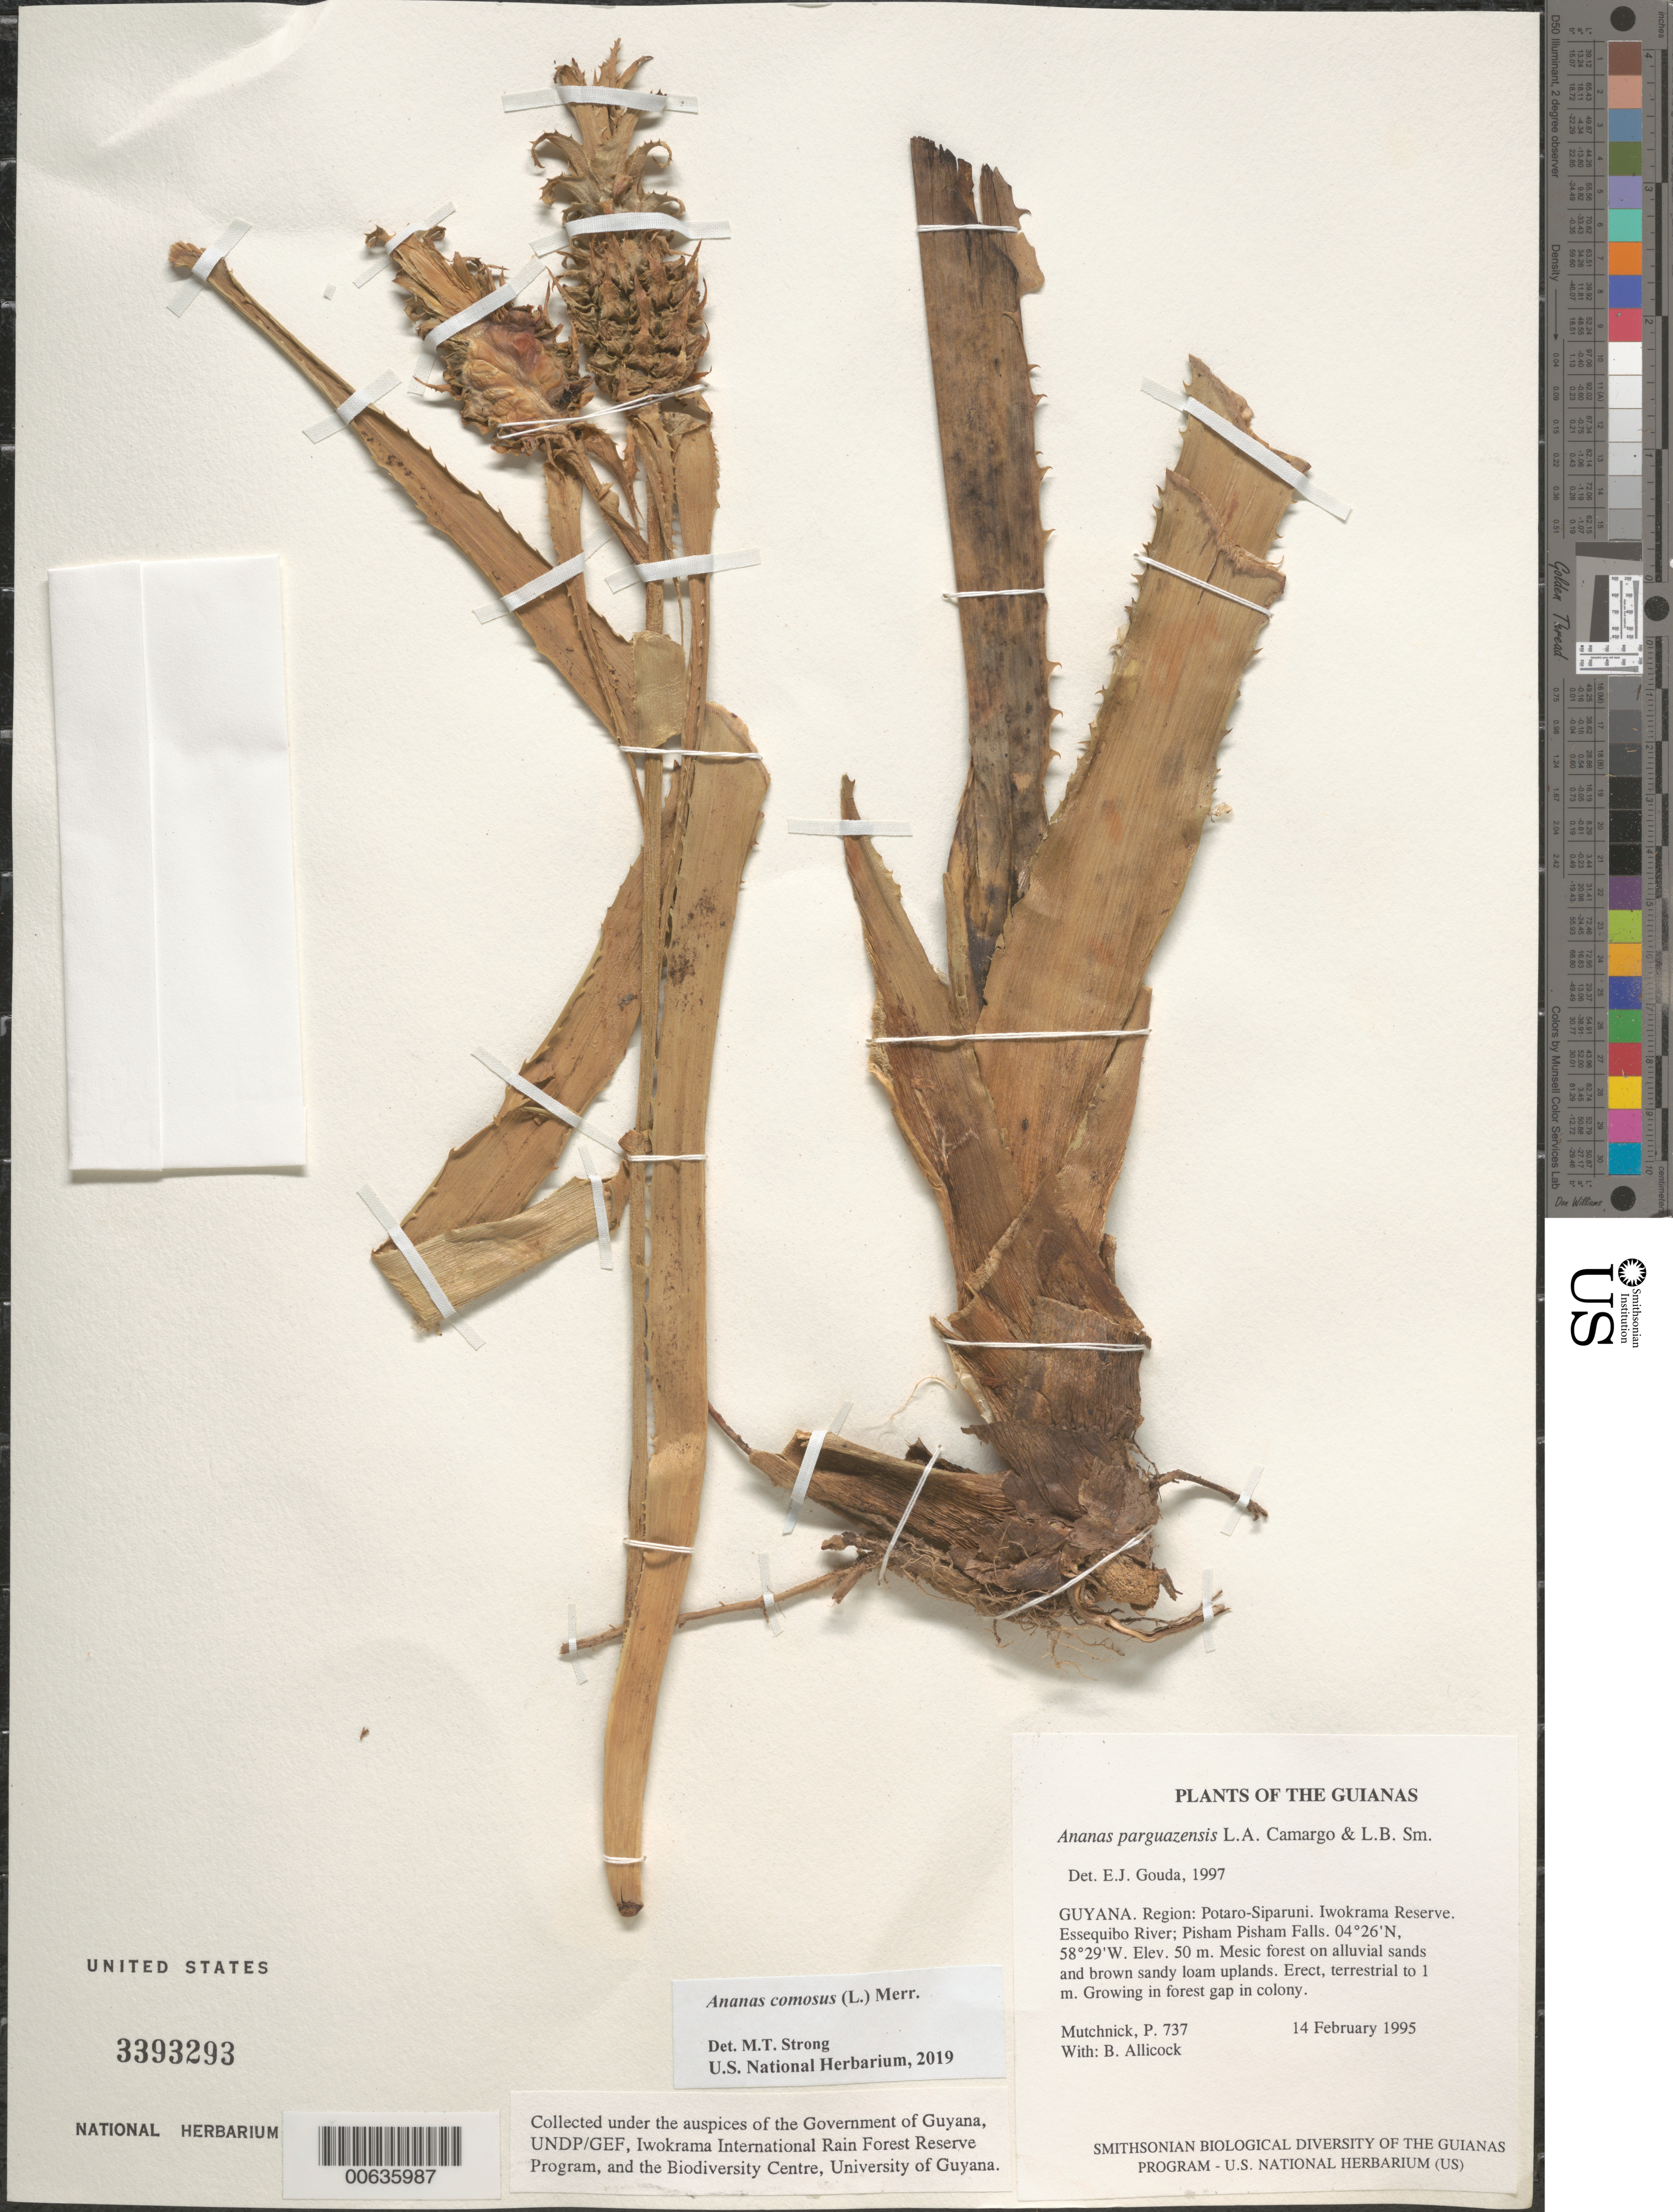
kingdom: Plantae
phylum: Tracheophyta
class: Liliopsida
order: Poales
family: Bromeliaceae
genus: Ananas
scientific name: Ananas comosus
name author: (L.) Merr.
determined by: Strong, Mark T., (BOT), Smithsonian Institution - National Museum of Natural History (UNITED STATES)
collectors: P. Mutchnick & B. Allicock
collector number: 737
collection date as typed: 14 February 1995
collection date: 1995-02-14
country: Guyana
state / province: Potaro-Siparuni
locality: Iwokrama Reserve. Essequibo River; Pisham Pisham Falls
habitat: Mesic forest on alluvial sands and brown sandy loam uplands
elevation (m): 50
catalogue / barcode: US 3393293